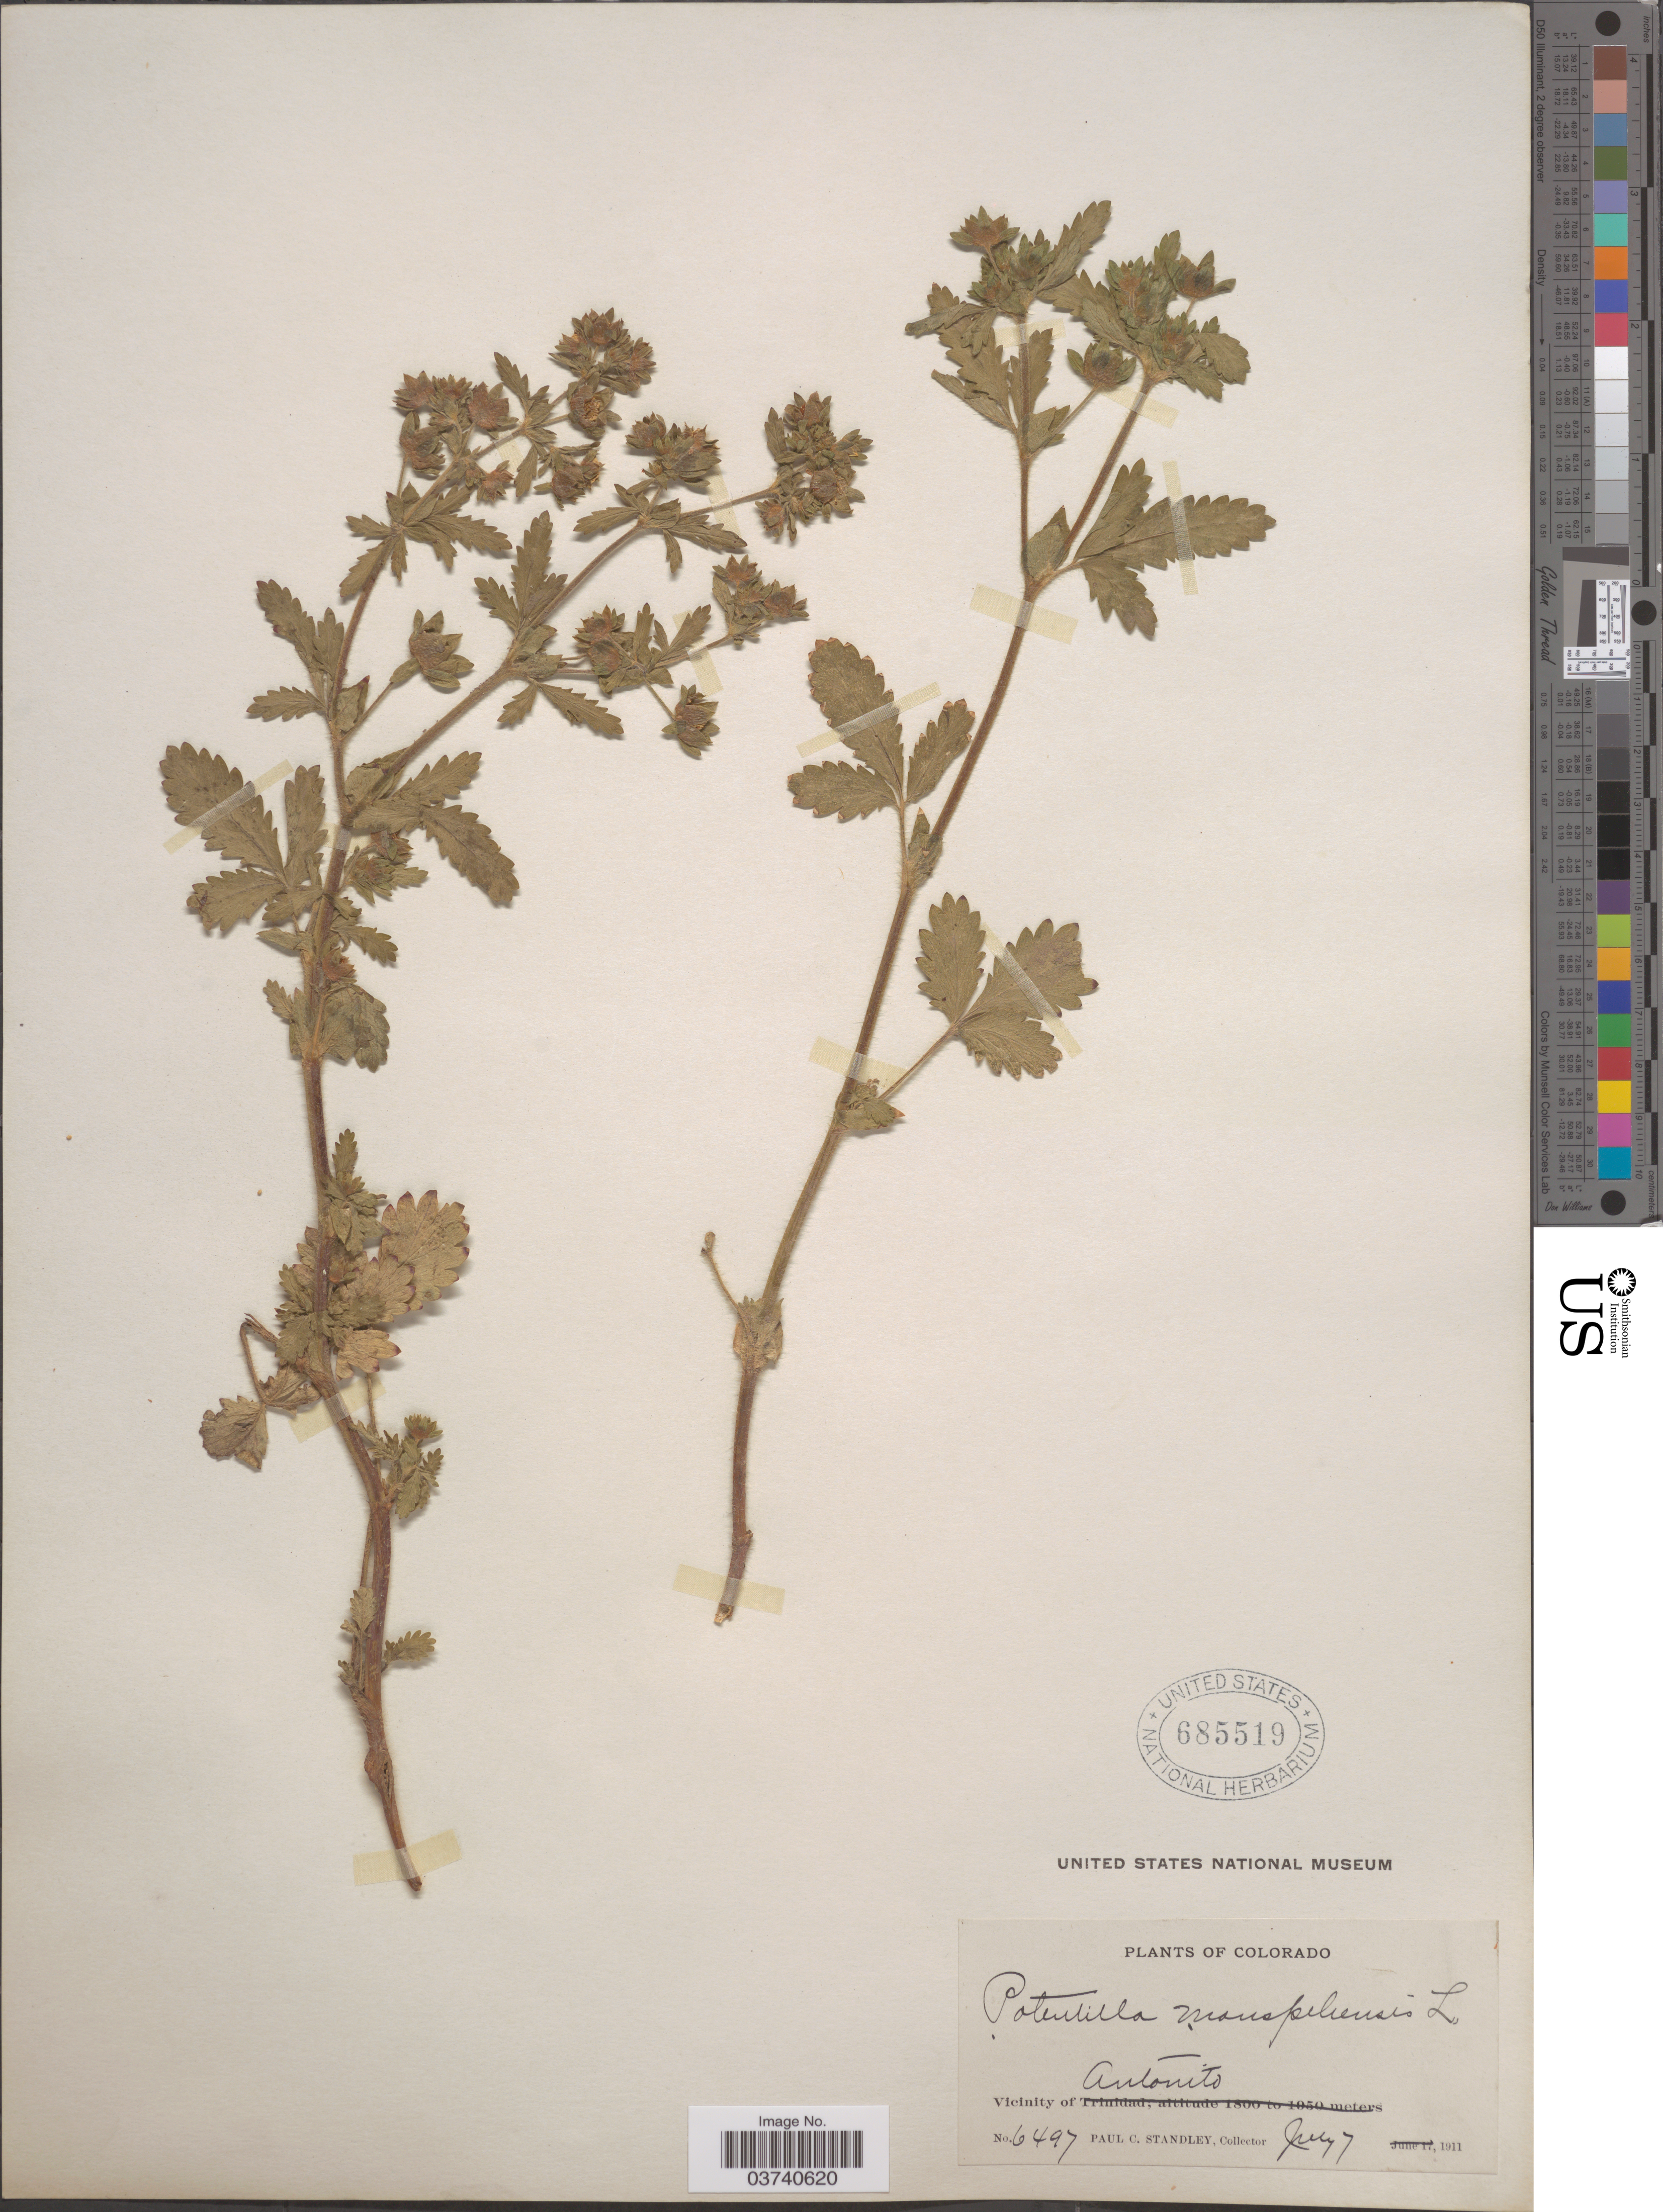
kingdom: Plantae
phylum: Tracheophyta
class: Magnoliopsida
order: Rosales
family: Rosaceae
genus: Potentilla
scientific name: Potentilla norvegica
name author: L.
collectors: P. C. Standley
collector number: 6497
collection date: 1911-07-07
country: United States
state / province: Colorado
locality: Vicinity of Antonito.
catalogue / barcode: US 685519